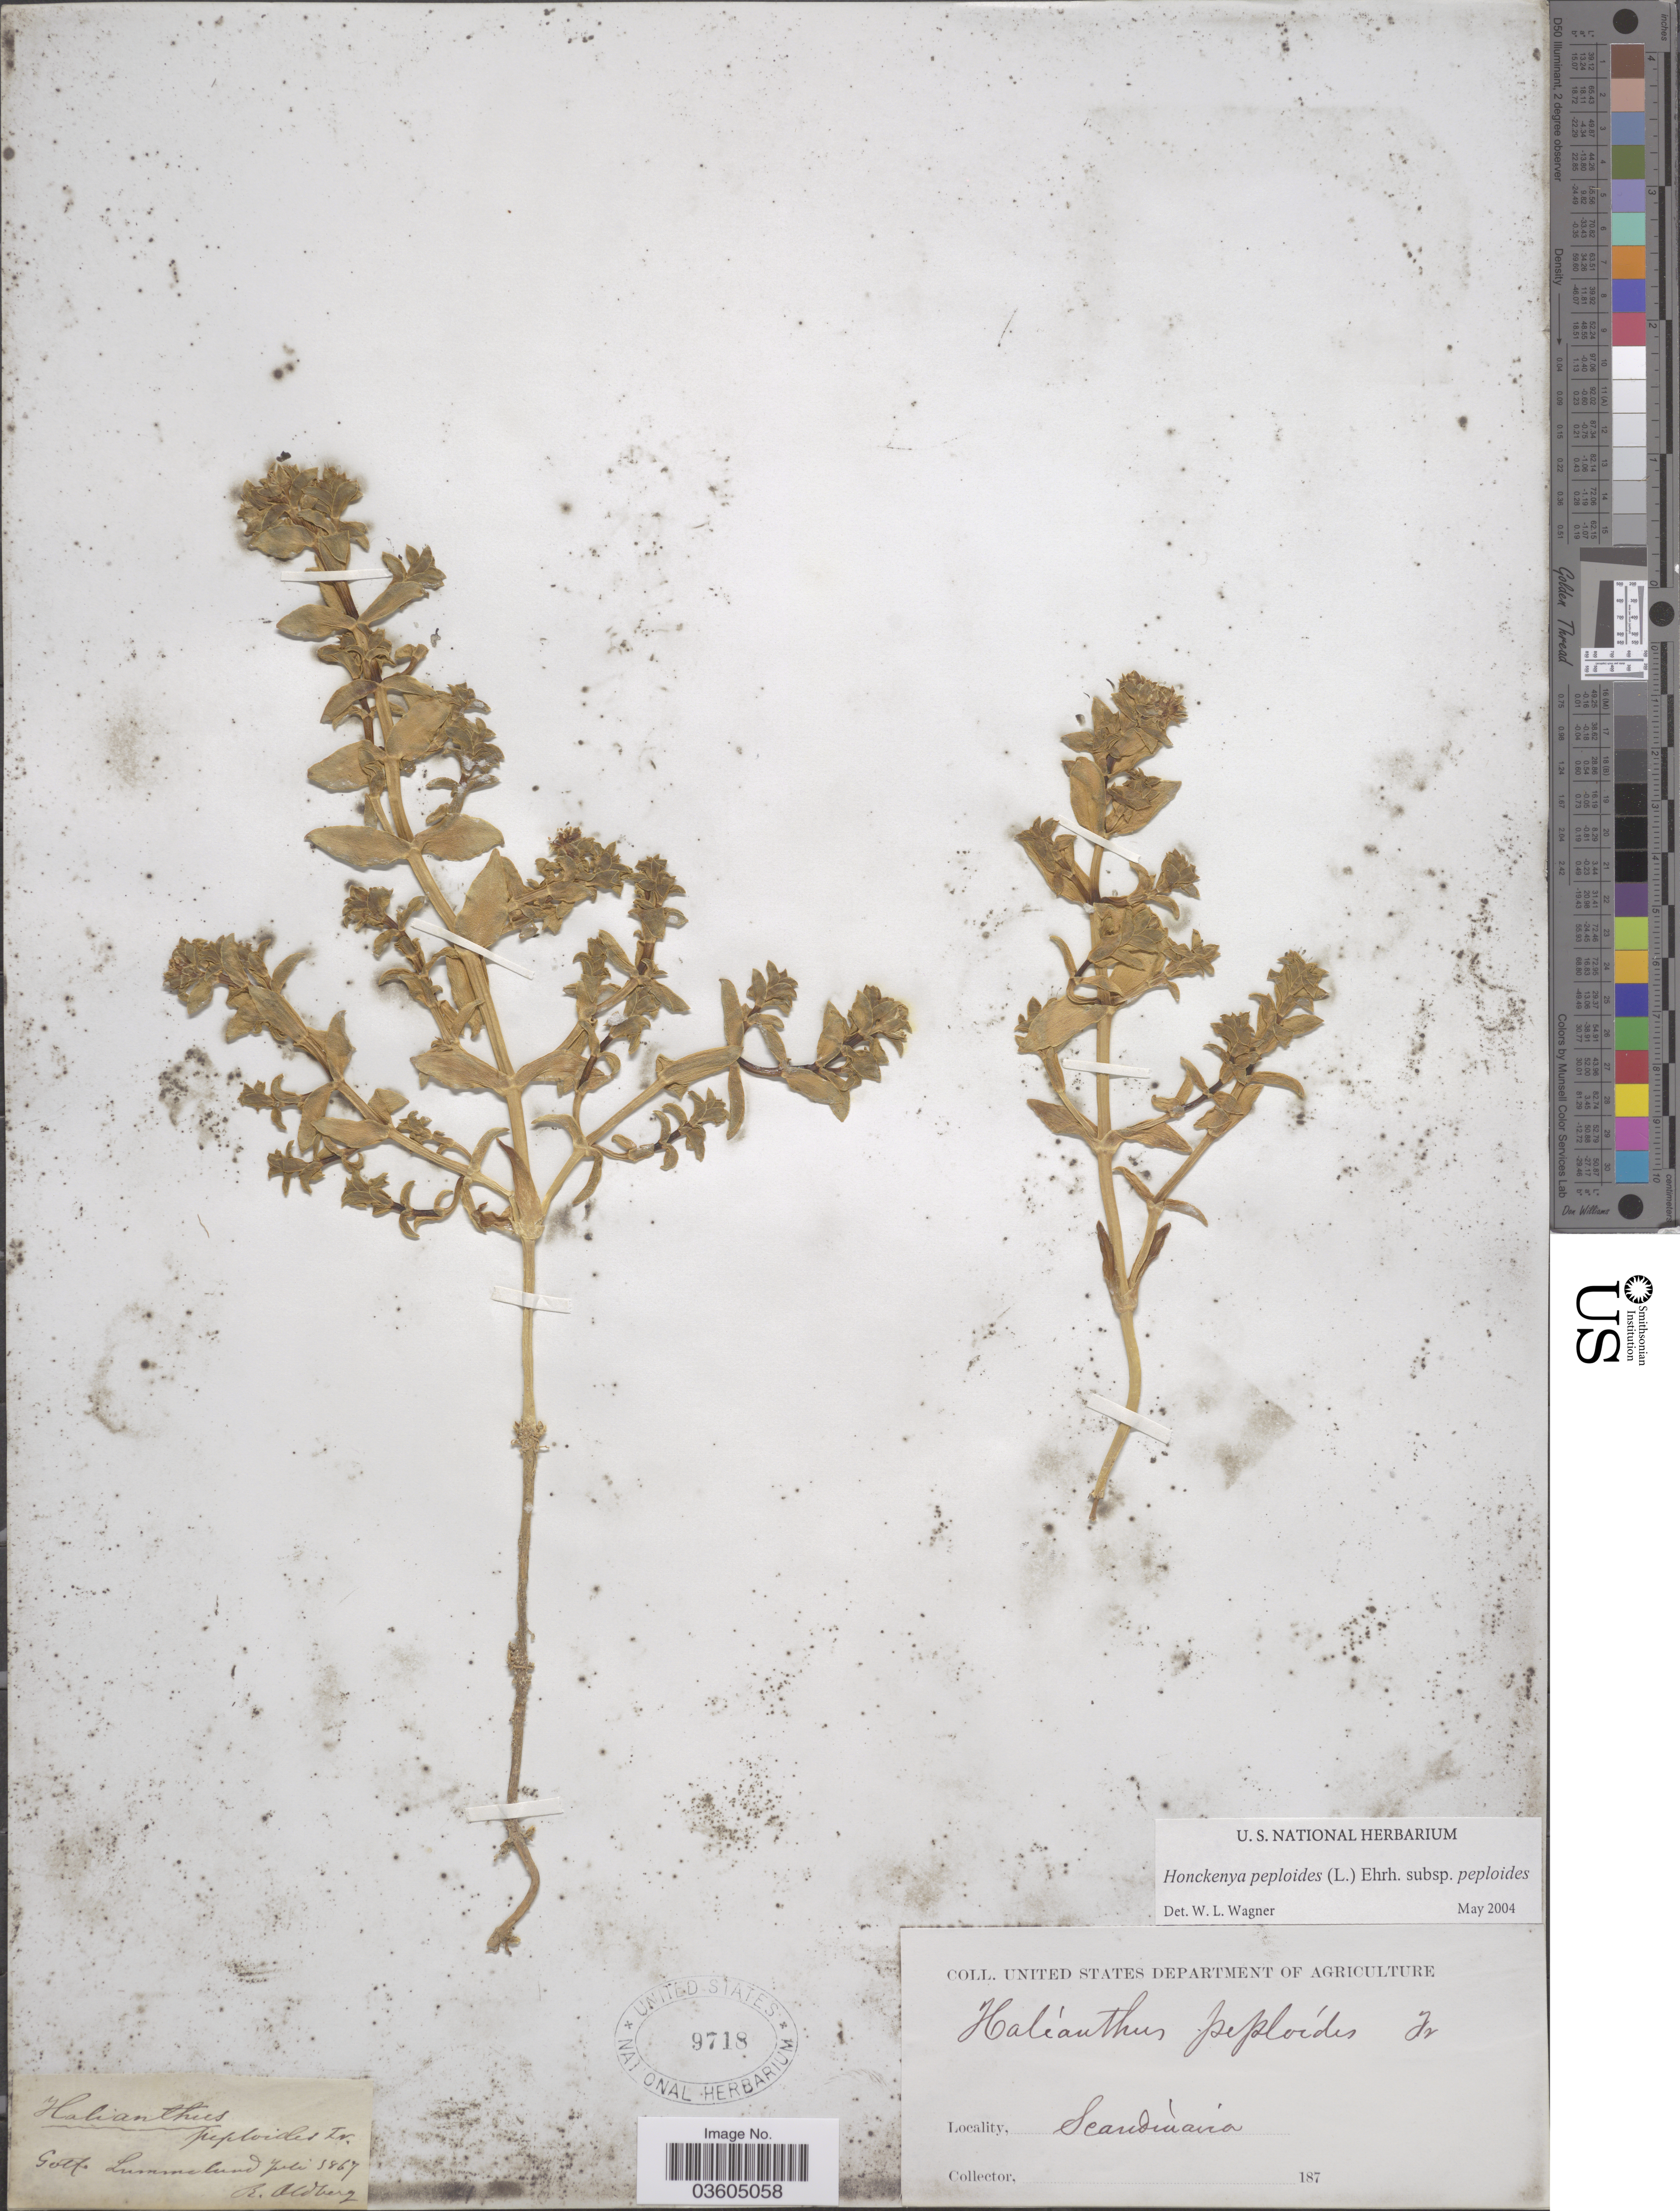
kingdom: Plantae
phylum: Tracheophyta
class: Magnoliopsida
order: Caryophyllales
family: Caryophyllaceae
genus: Honckenya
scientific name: Honckenya peploides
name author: (L.) Ehrh.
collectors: R. Oldberg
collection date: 1867-07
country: Sweden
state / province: Gotland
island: Gotland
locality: Gotl. Lummelund. Scandinavia.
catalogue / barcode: US 9718